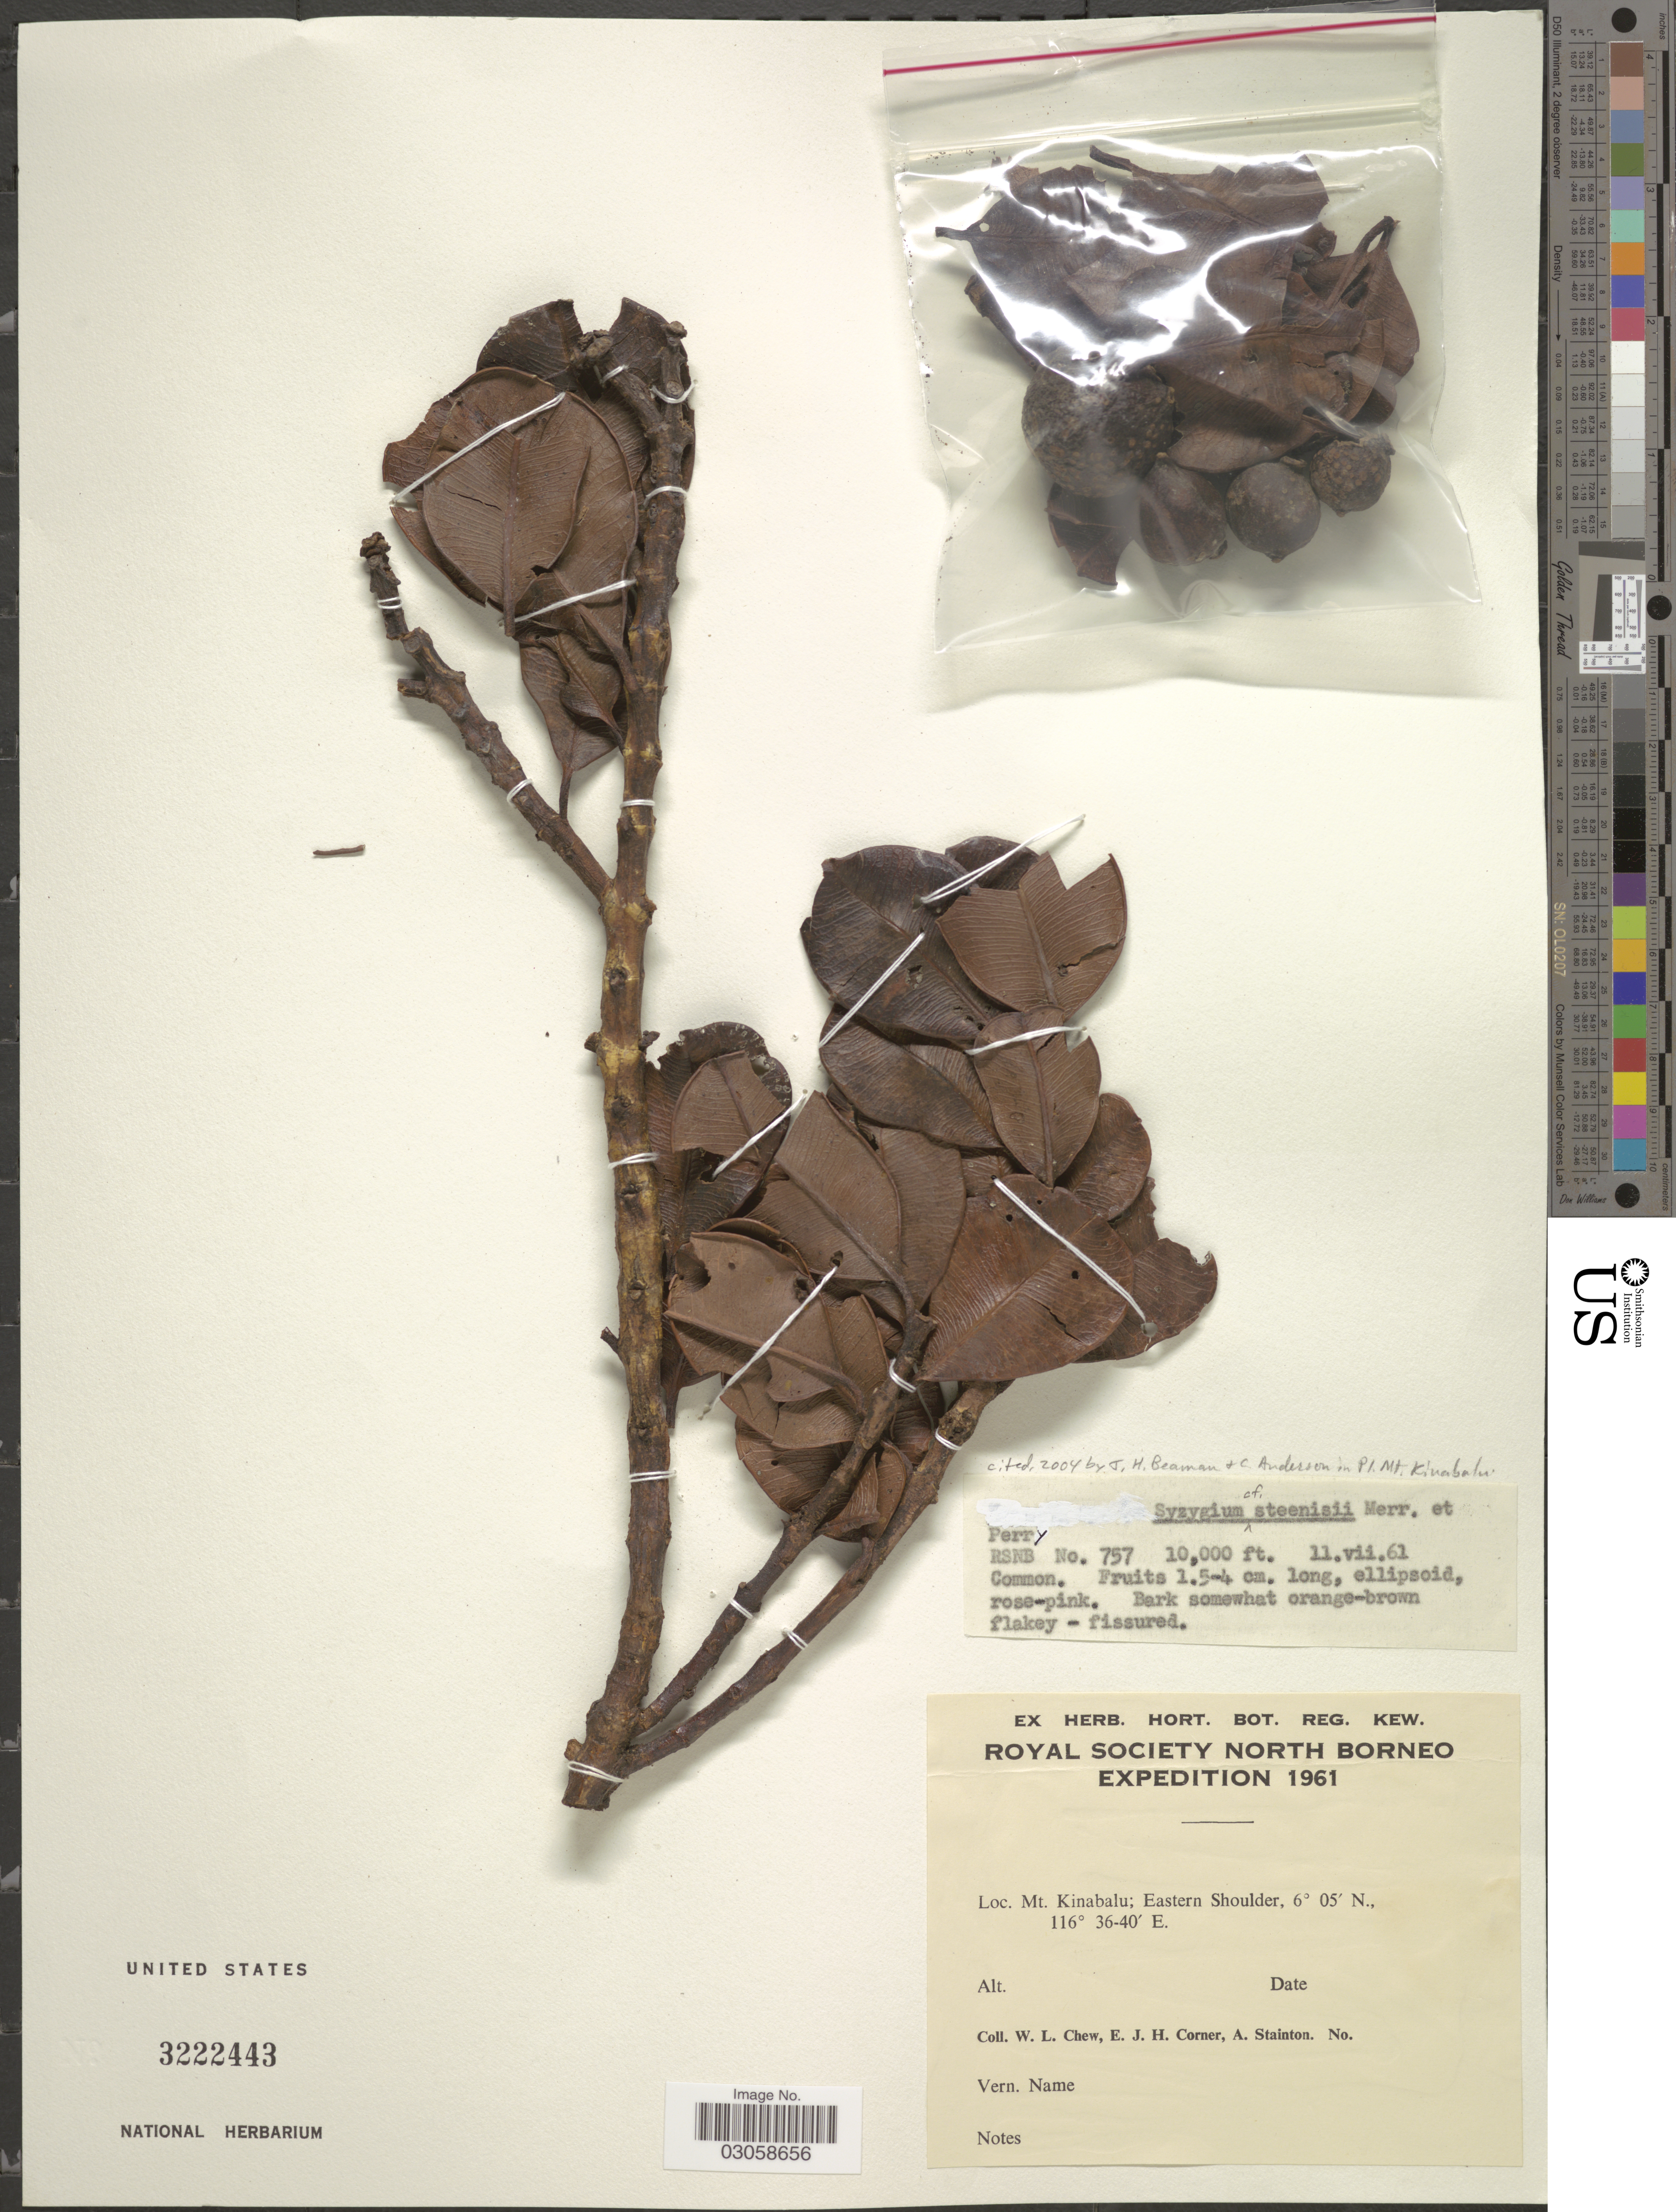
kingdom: Plantae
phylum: Tracheophyta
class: Magnoliopsida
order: Myrtales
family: Myrtaceae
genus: Syzygium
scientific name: Syzygium steenisii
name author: Merr. & L.M. Perry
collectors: W. Chew, E. Corner & A. Stainton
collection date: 1961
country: Malaysia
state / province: Sabah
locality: North Borneo. Mt. Kinabalu; Eastern Shoulder.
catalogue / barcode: US 3222443